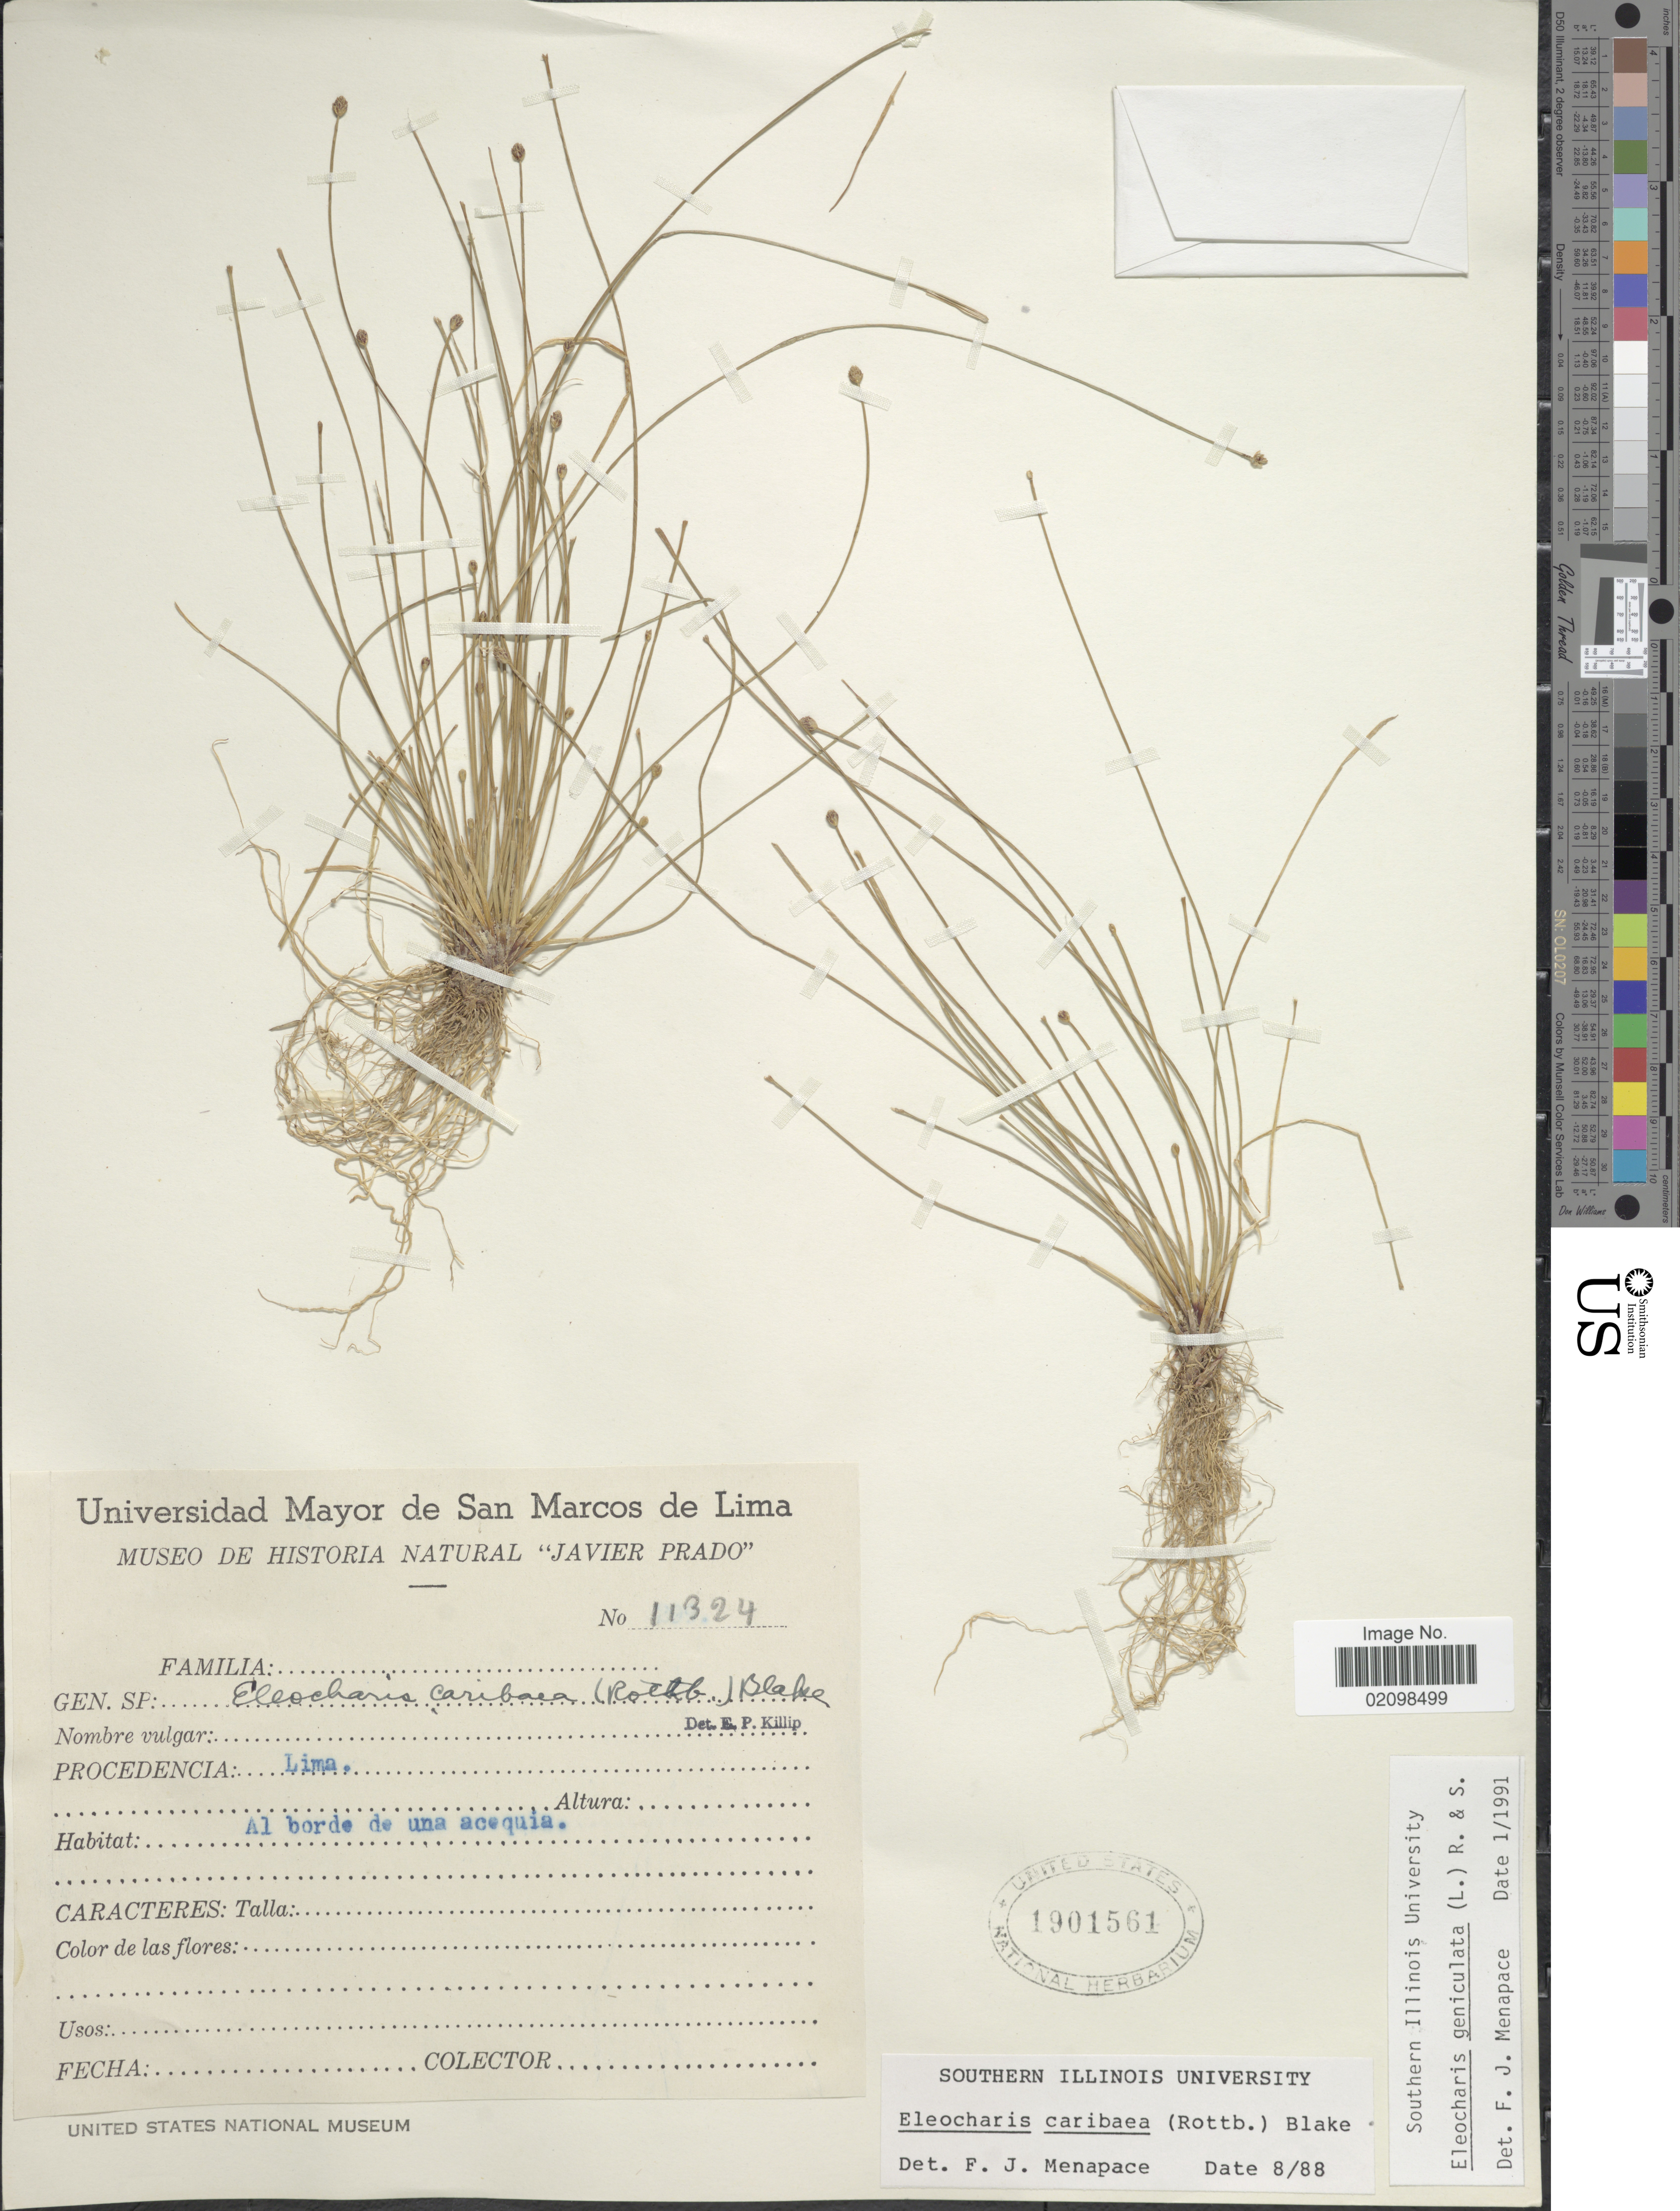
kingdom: Plantae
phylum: Tracheophyta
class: Liliopsida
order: Poales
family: Cyperaceae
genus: Eleocharis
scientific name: Eleocharis geniculata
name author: (L.) Roem. & Schult.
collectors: Universidad Nacional Mayor de San Marcos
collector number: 11324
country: Peru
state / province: Lima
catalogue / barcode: US 1901561